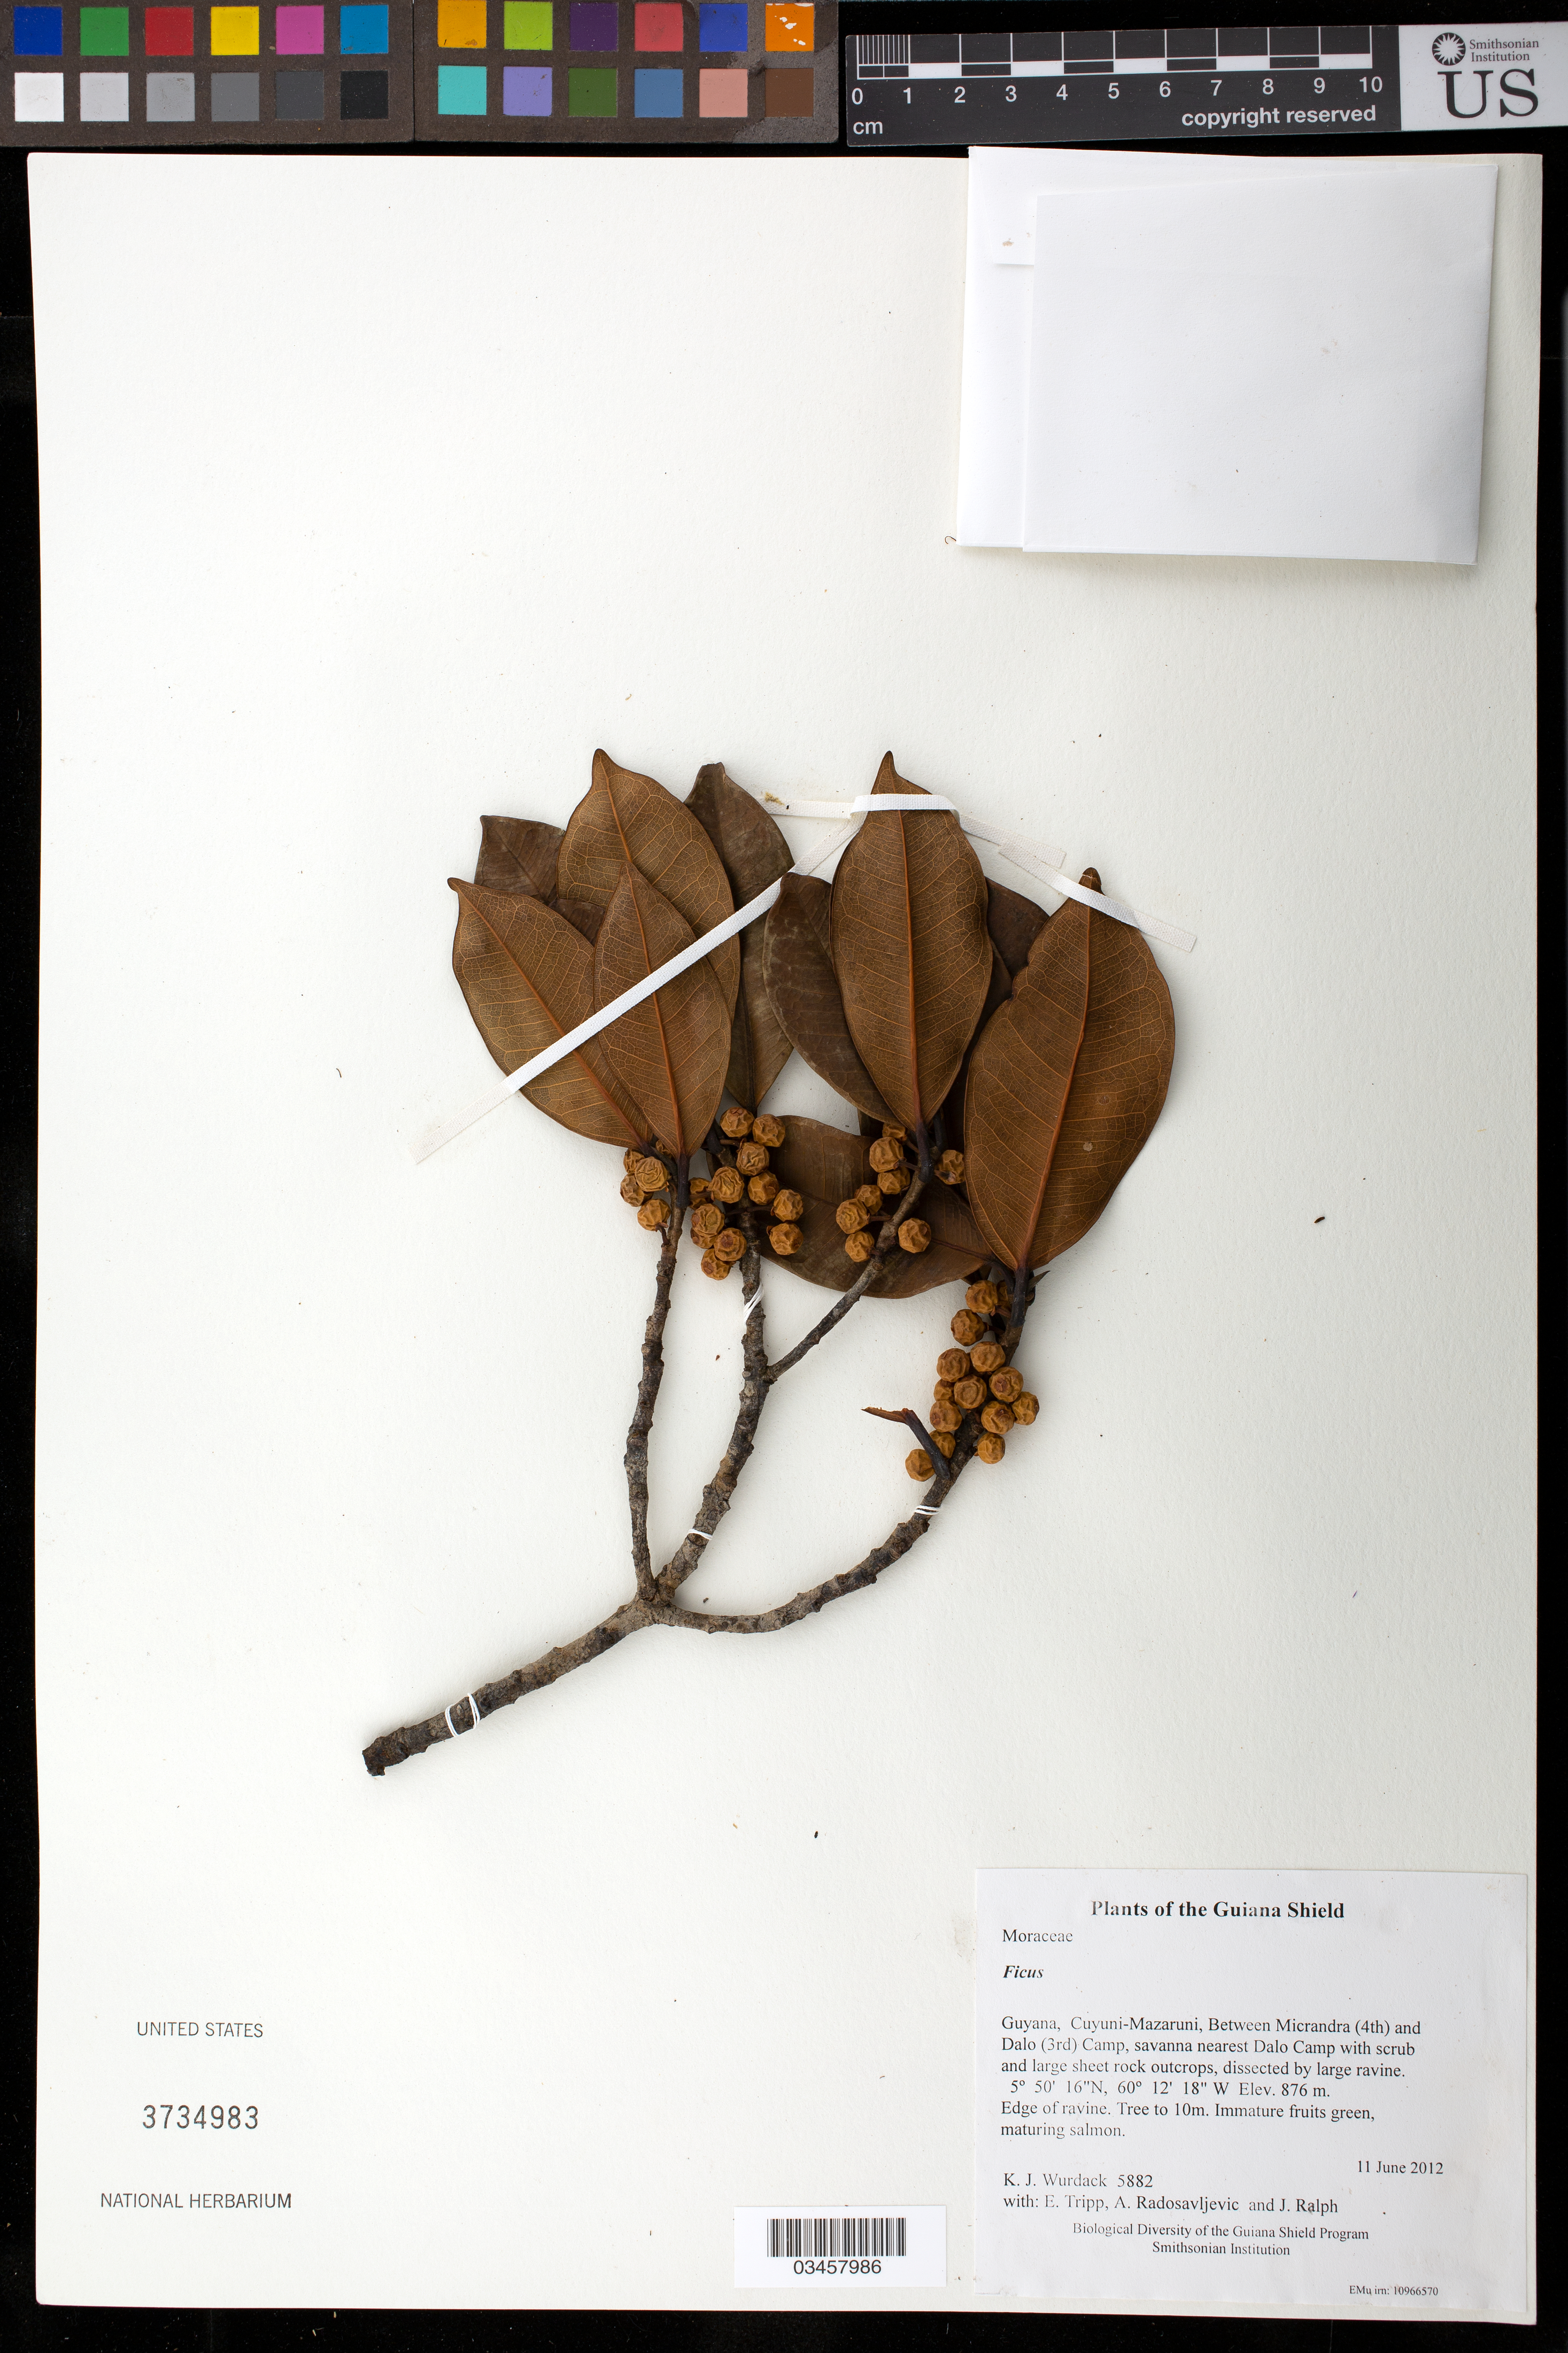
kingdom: Plantae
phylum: Tracheophyta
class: Magnoliopsida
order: Rosales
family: Moraceae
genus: Ficus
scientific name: Ficus sp.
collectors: K. Wurdack, E. Tripp, A. Radosavljevic & J. Ralph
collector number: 5882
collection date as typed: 11 June 2012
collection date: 2012-06-11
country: Guyana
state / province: Cuyuni-Mazaruni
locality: Between Micrandra (4th) and Dalo (3rd) Camp, savanna nearest Dalo Camp with scrub and large sheet rock outcrops, dissected by large ravine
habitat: Edge of ravine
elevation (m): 876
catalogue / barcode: US 3734983